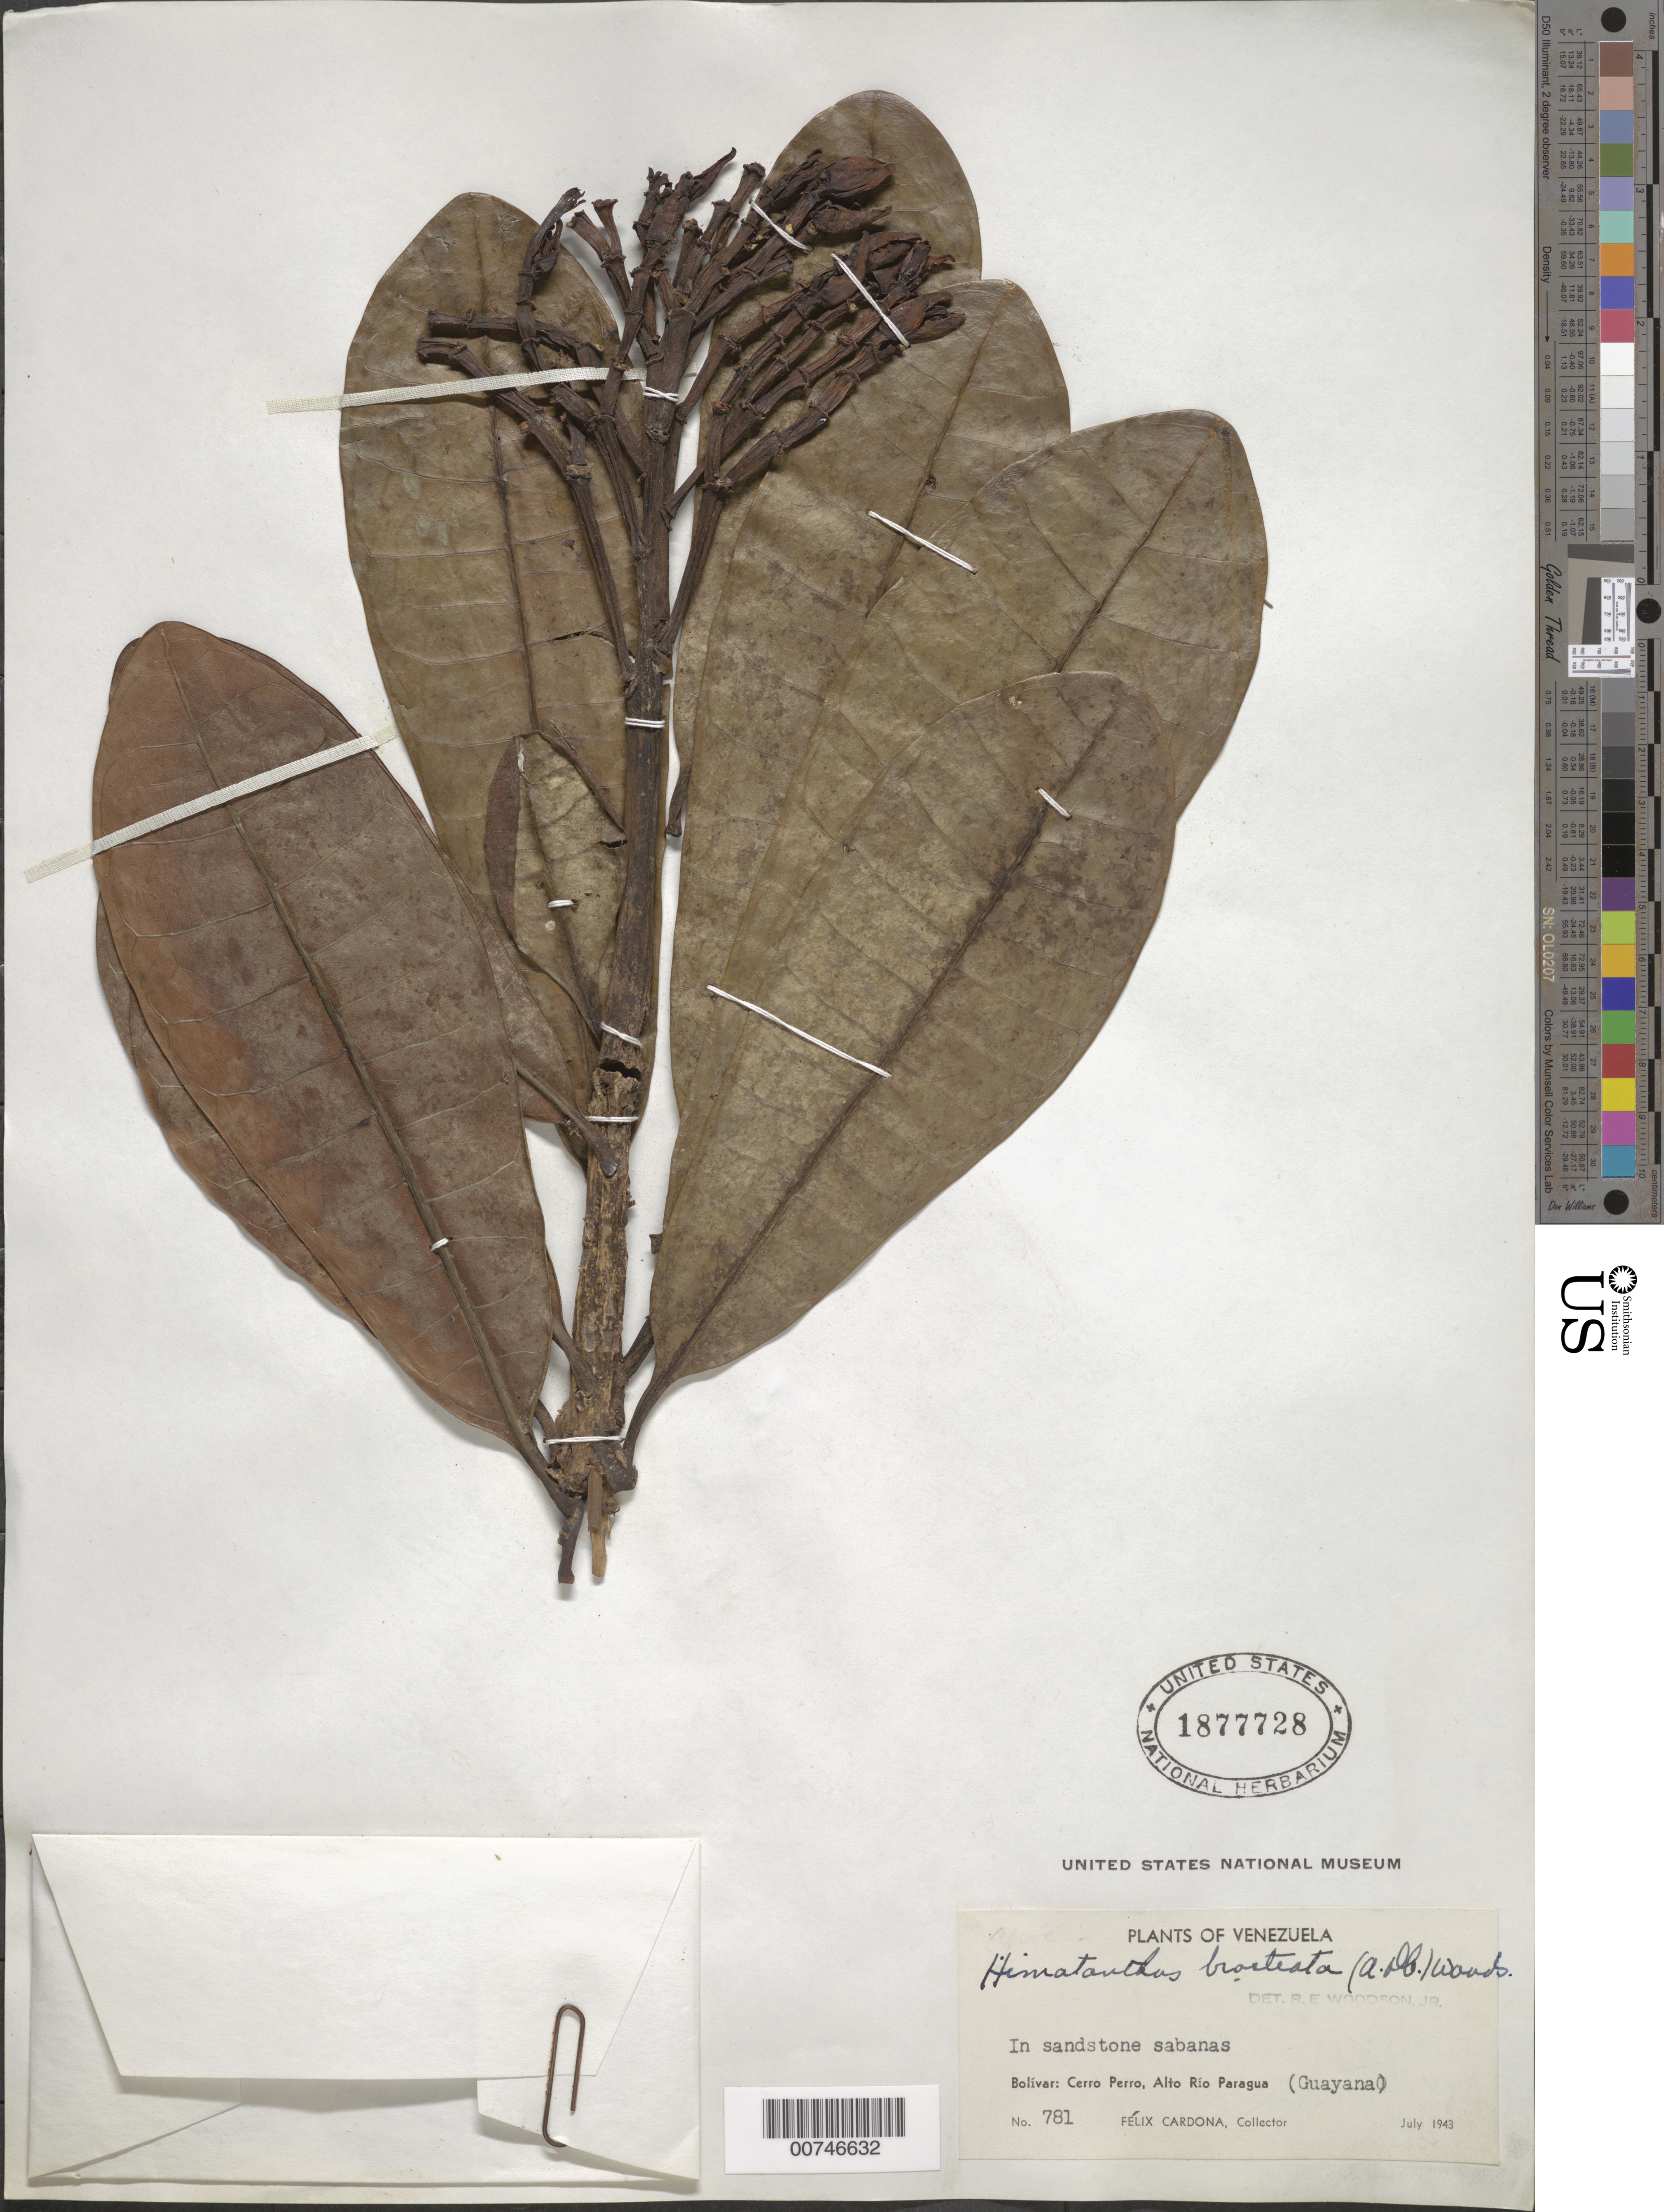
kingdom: Plantae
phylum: Tracheophyta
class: Magnoliopsida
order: Gentianales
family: Apocynaceae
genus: Himatanthus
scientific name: Himatanthus bracteatus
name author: (A. DC.) Woodson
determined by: Woodson, R. E., Jr.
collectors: F. Cardona Puig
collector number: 781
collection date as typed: Jul-43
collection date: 1943-07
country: Venezuela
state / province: Bolívar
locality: Alto Río Paragua, Cerro Perro (Guayana)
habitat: Sandstone savanna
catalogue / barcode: US 1877728